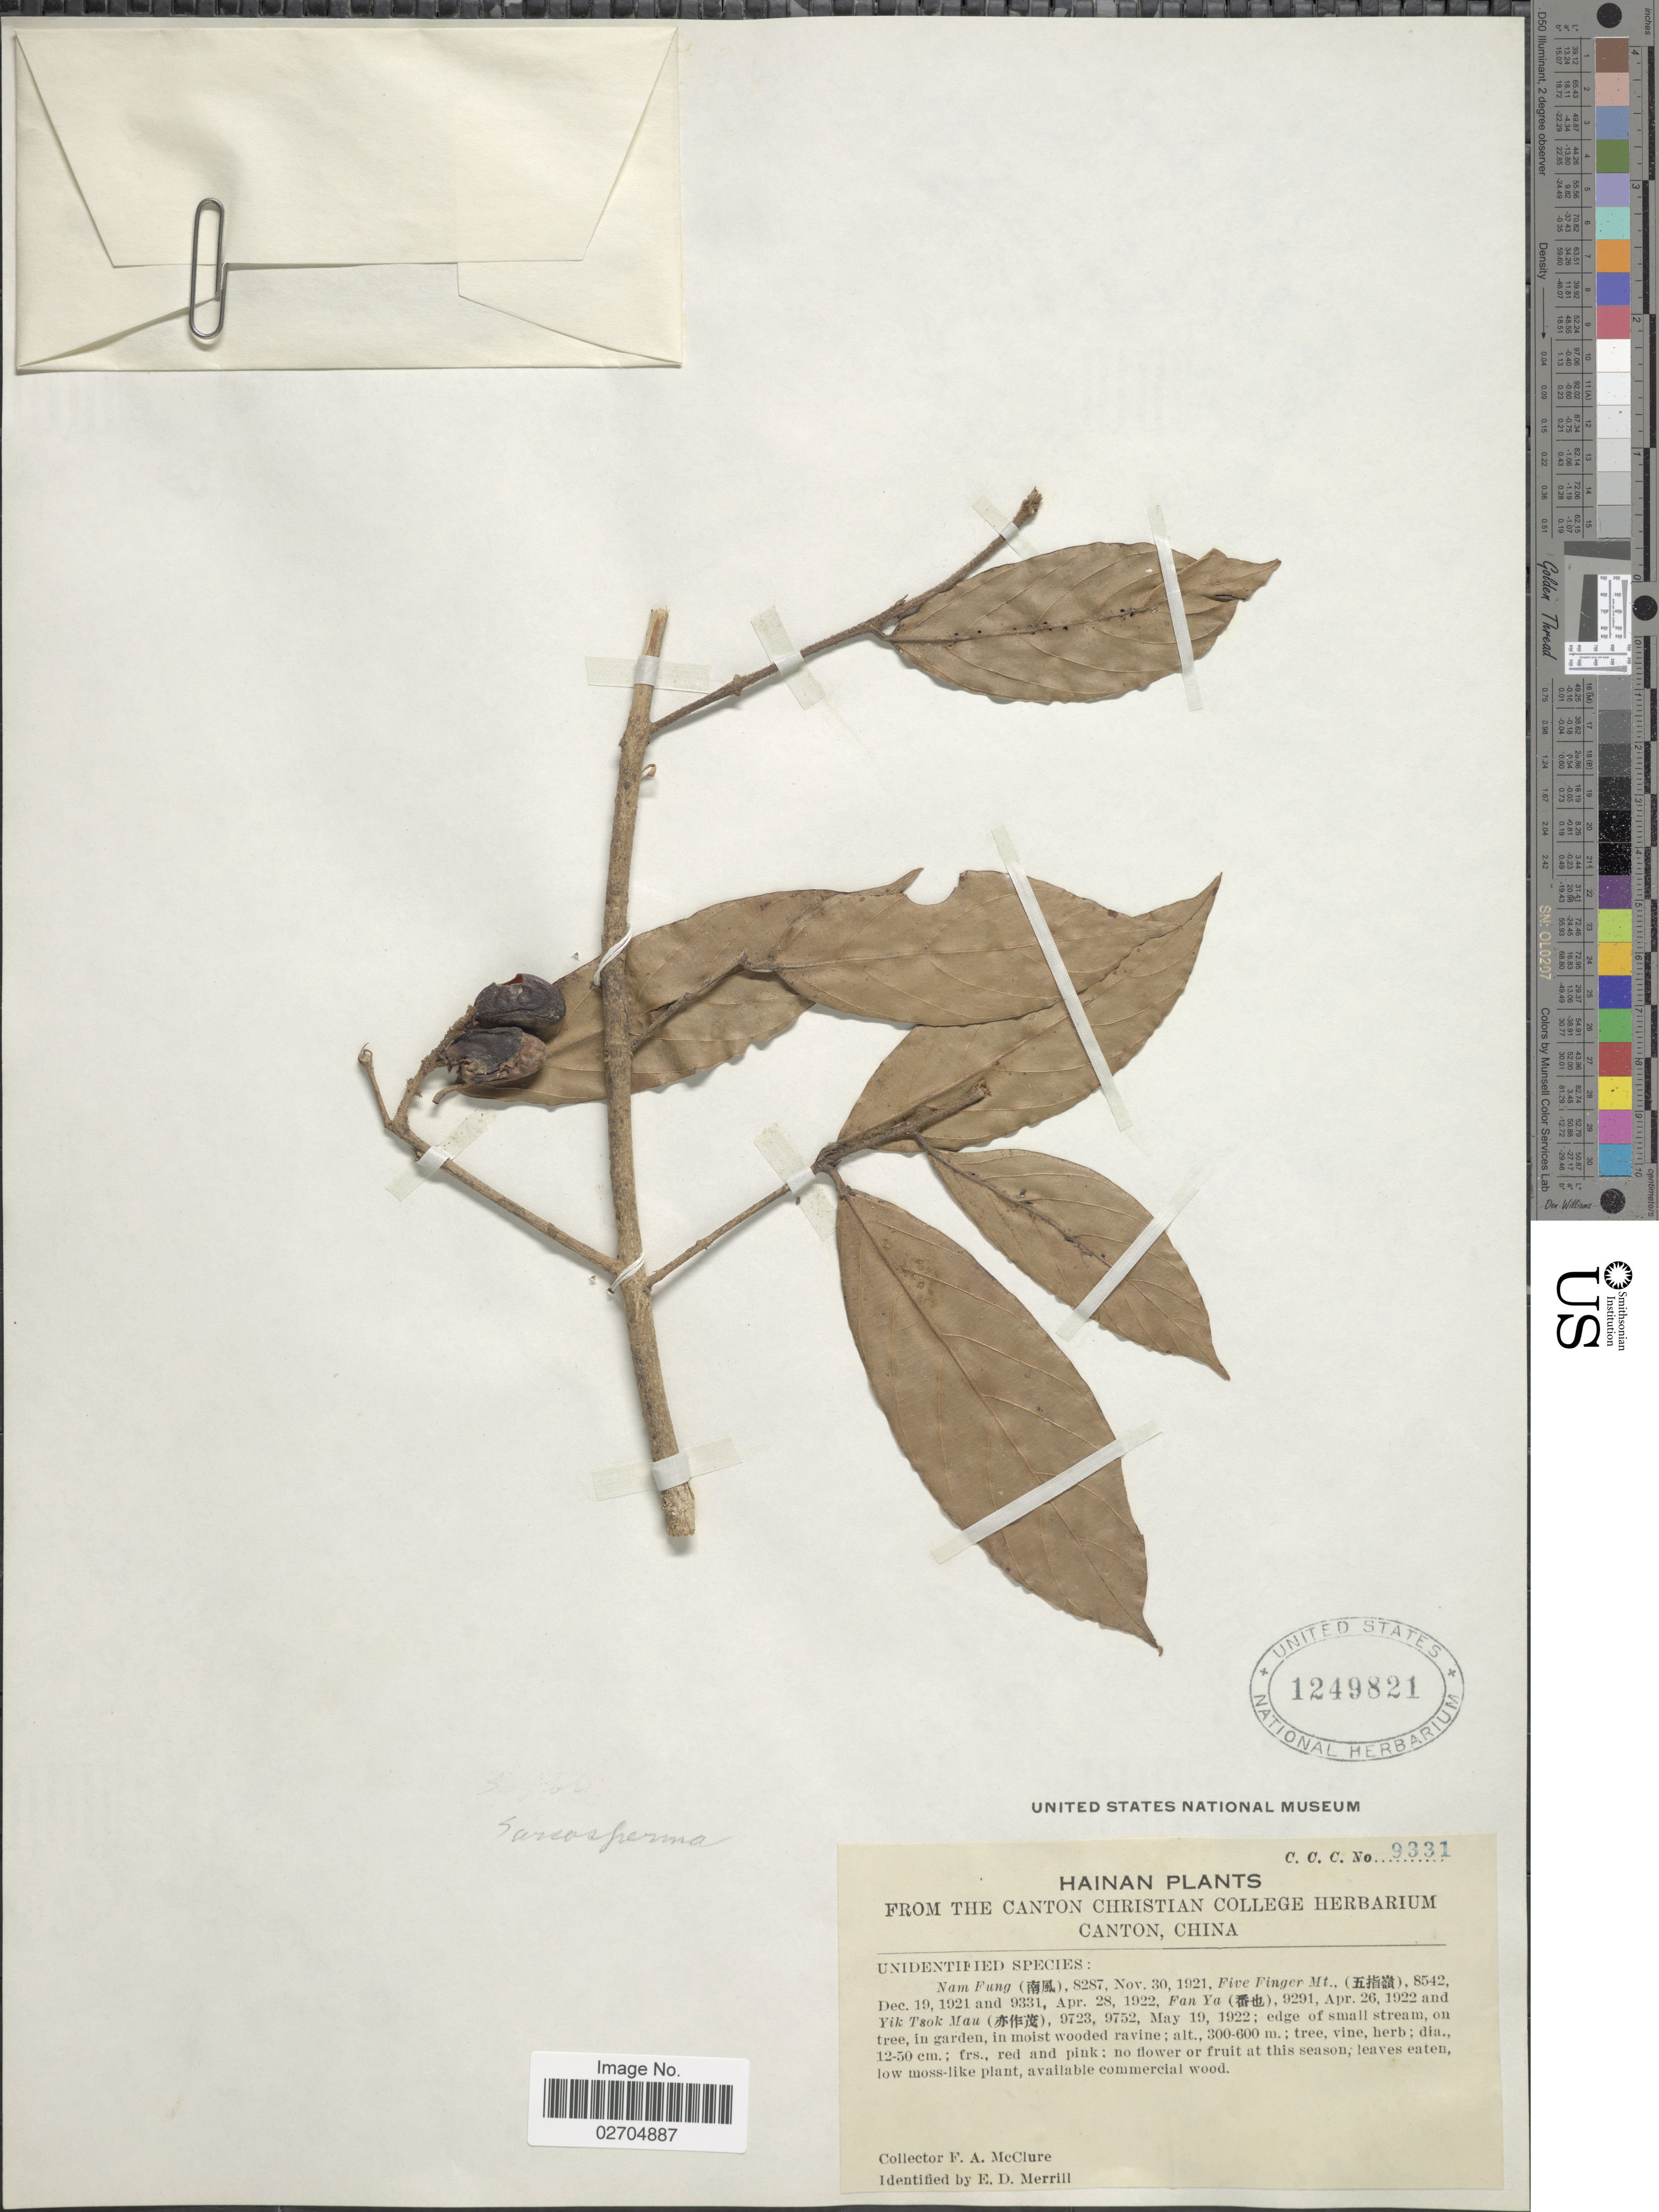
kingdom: Plantae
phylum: Tracheophyta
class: Magnoliopsida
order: Ericales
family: Sapotaceae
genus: Sarcosperma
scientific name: Sarcosperma sp.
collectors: F. A. McClure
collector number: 9331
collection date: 1922-04-26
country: China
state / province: Hainan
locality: Yik Tsok Mau.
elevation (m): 300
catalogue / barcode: US 1249821